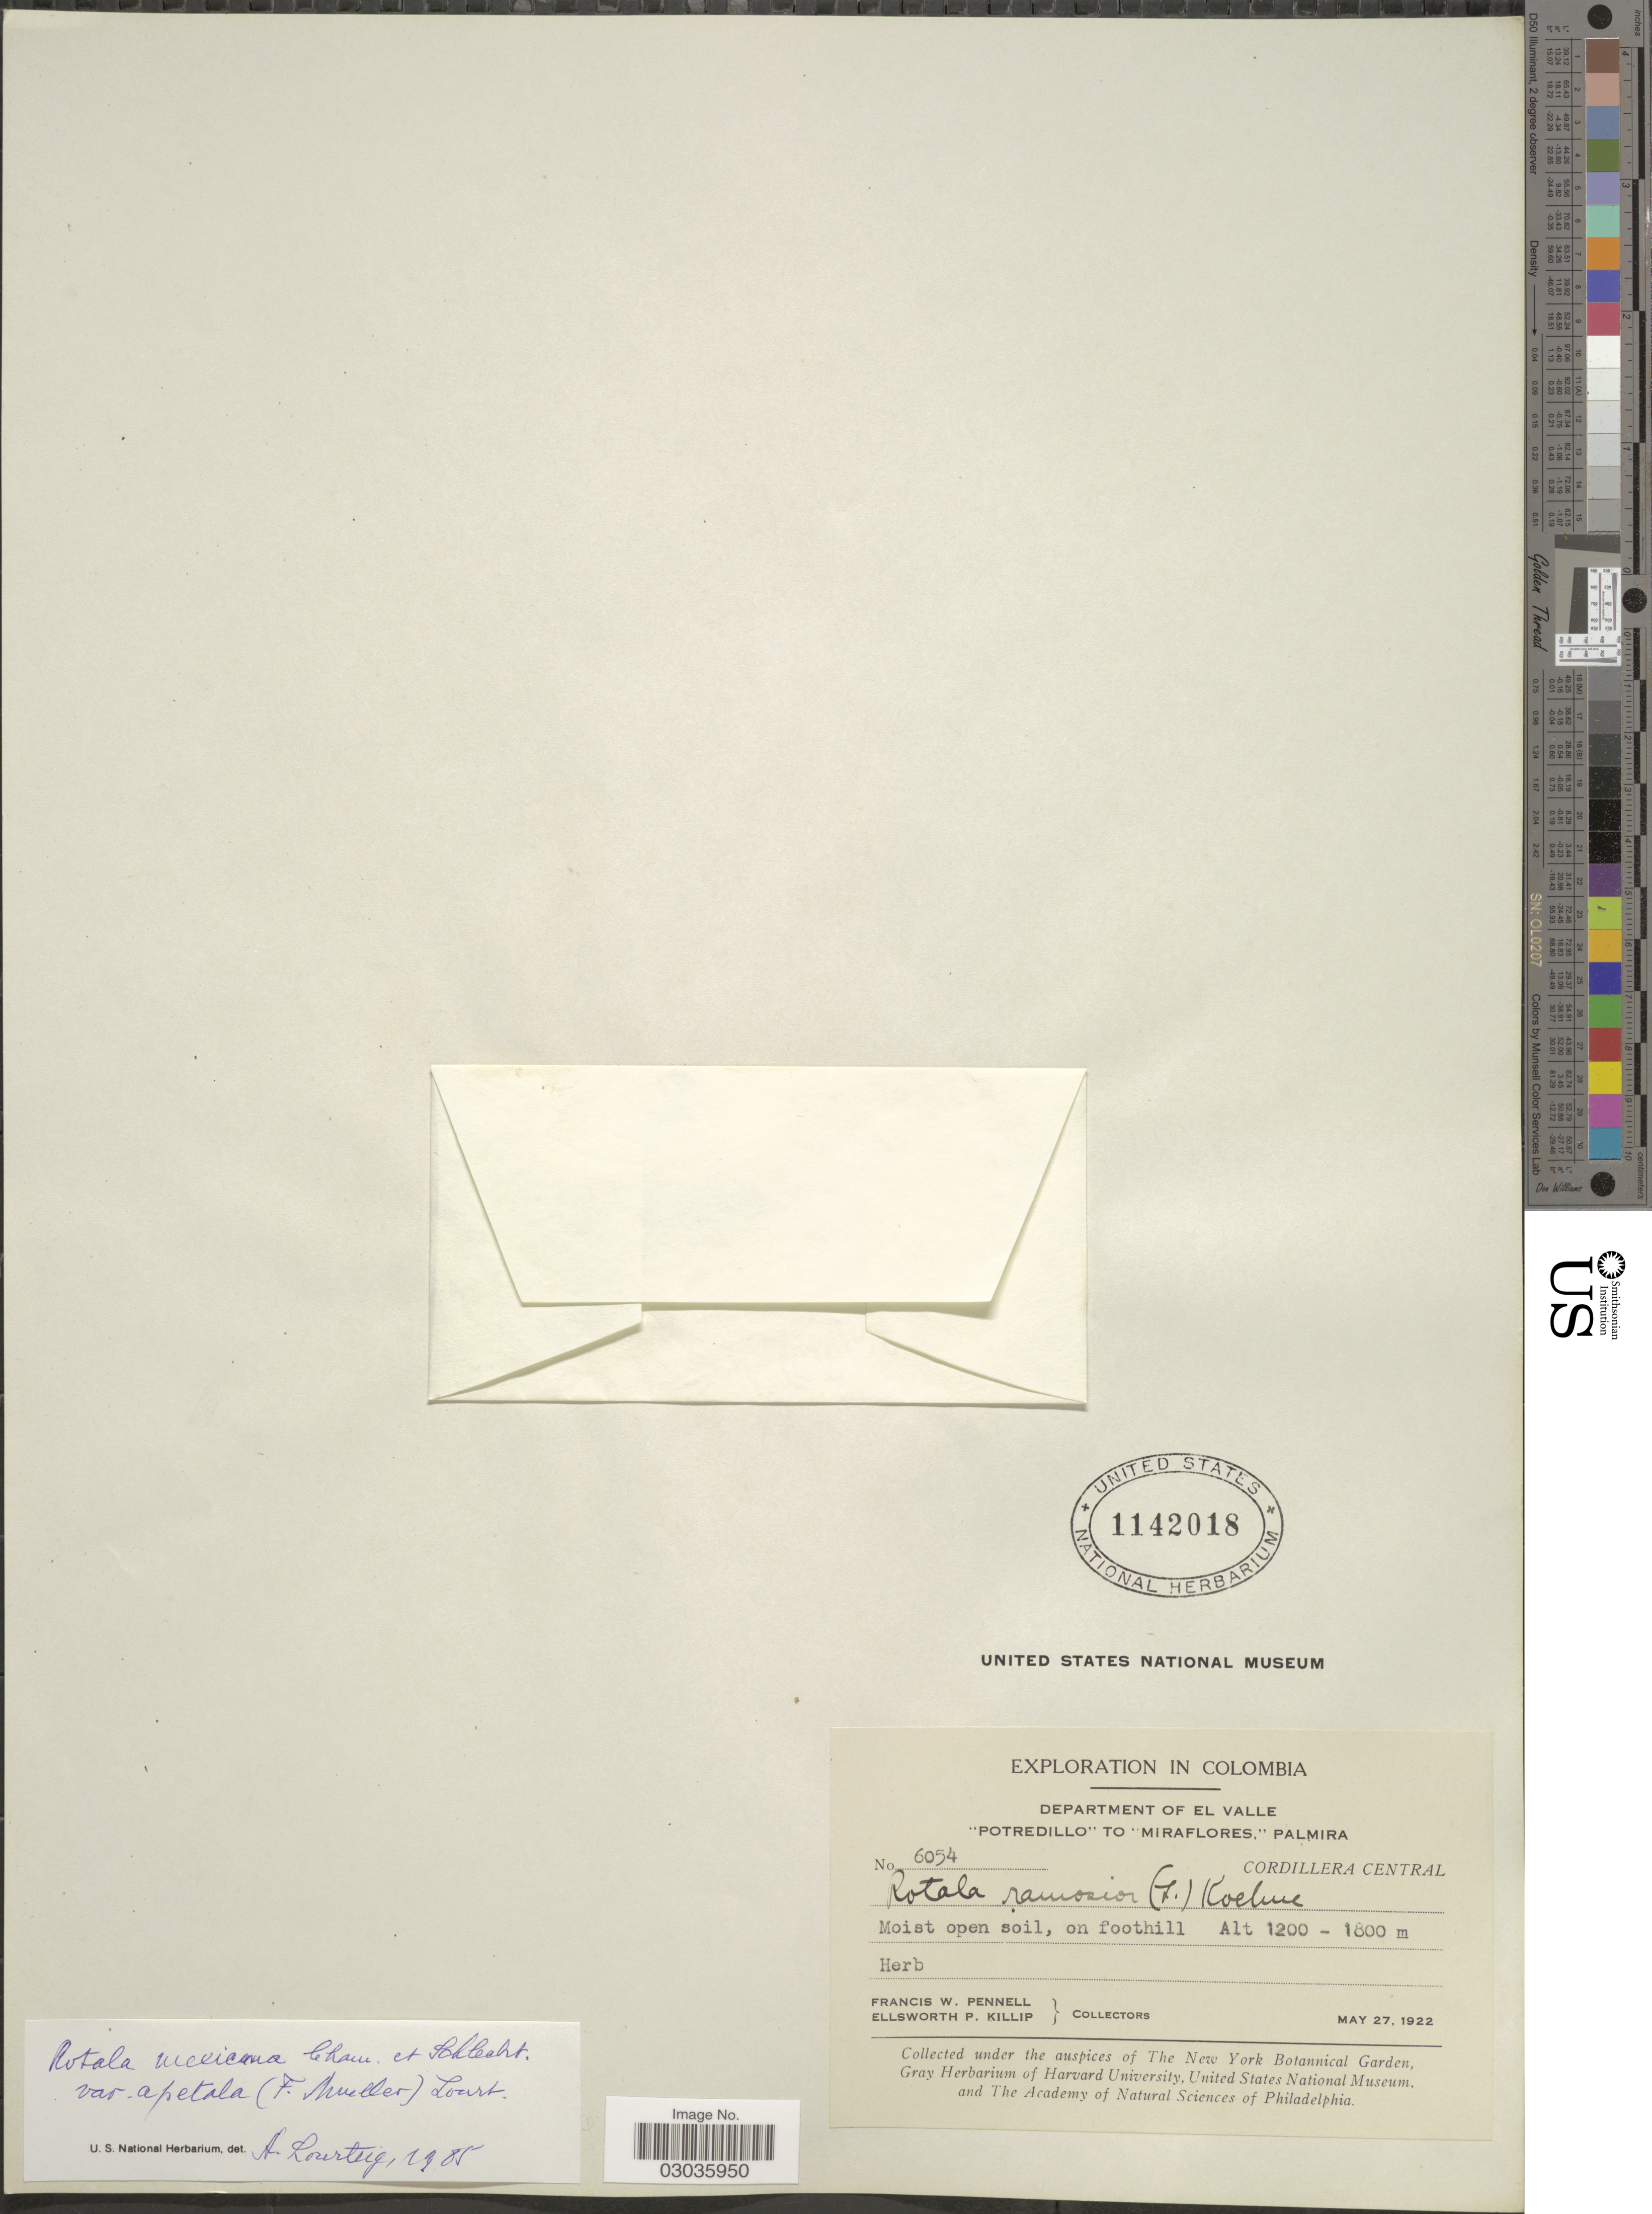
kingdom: Plantae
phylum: Tracheophyta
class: Magnoliopsida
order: Myrtales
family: Lythraceae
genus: Rotala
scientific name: Rotala mexicana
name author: Cham. & Schltdl.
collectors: F. W. Pennell & E. P. Killip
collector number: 6054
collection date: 1922-05-27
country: Colombia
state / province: Valle del Cauca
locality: Department of El Valle, "Portredillo" to "Miraflores," Palmira, Cordillera Central.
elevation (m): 1200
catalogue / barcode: US 1142018